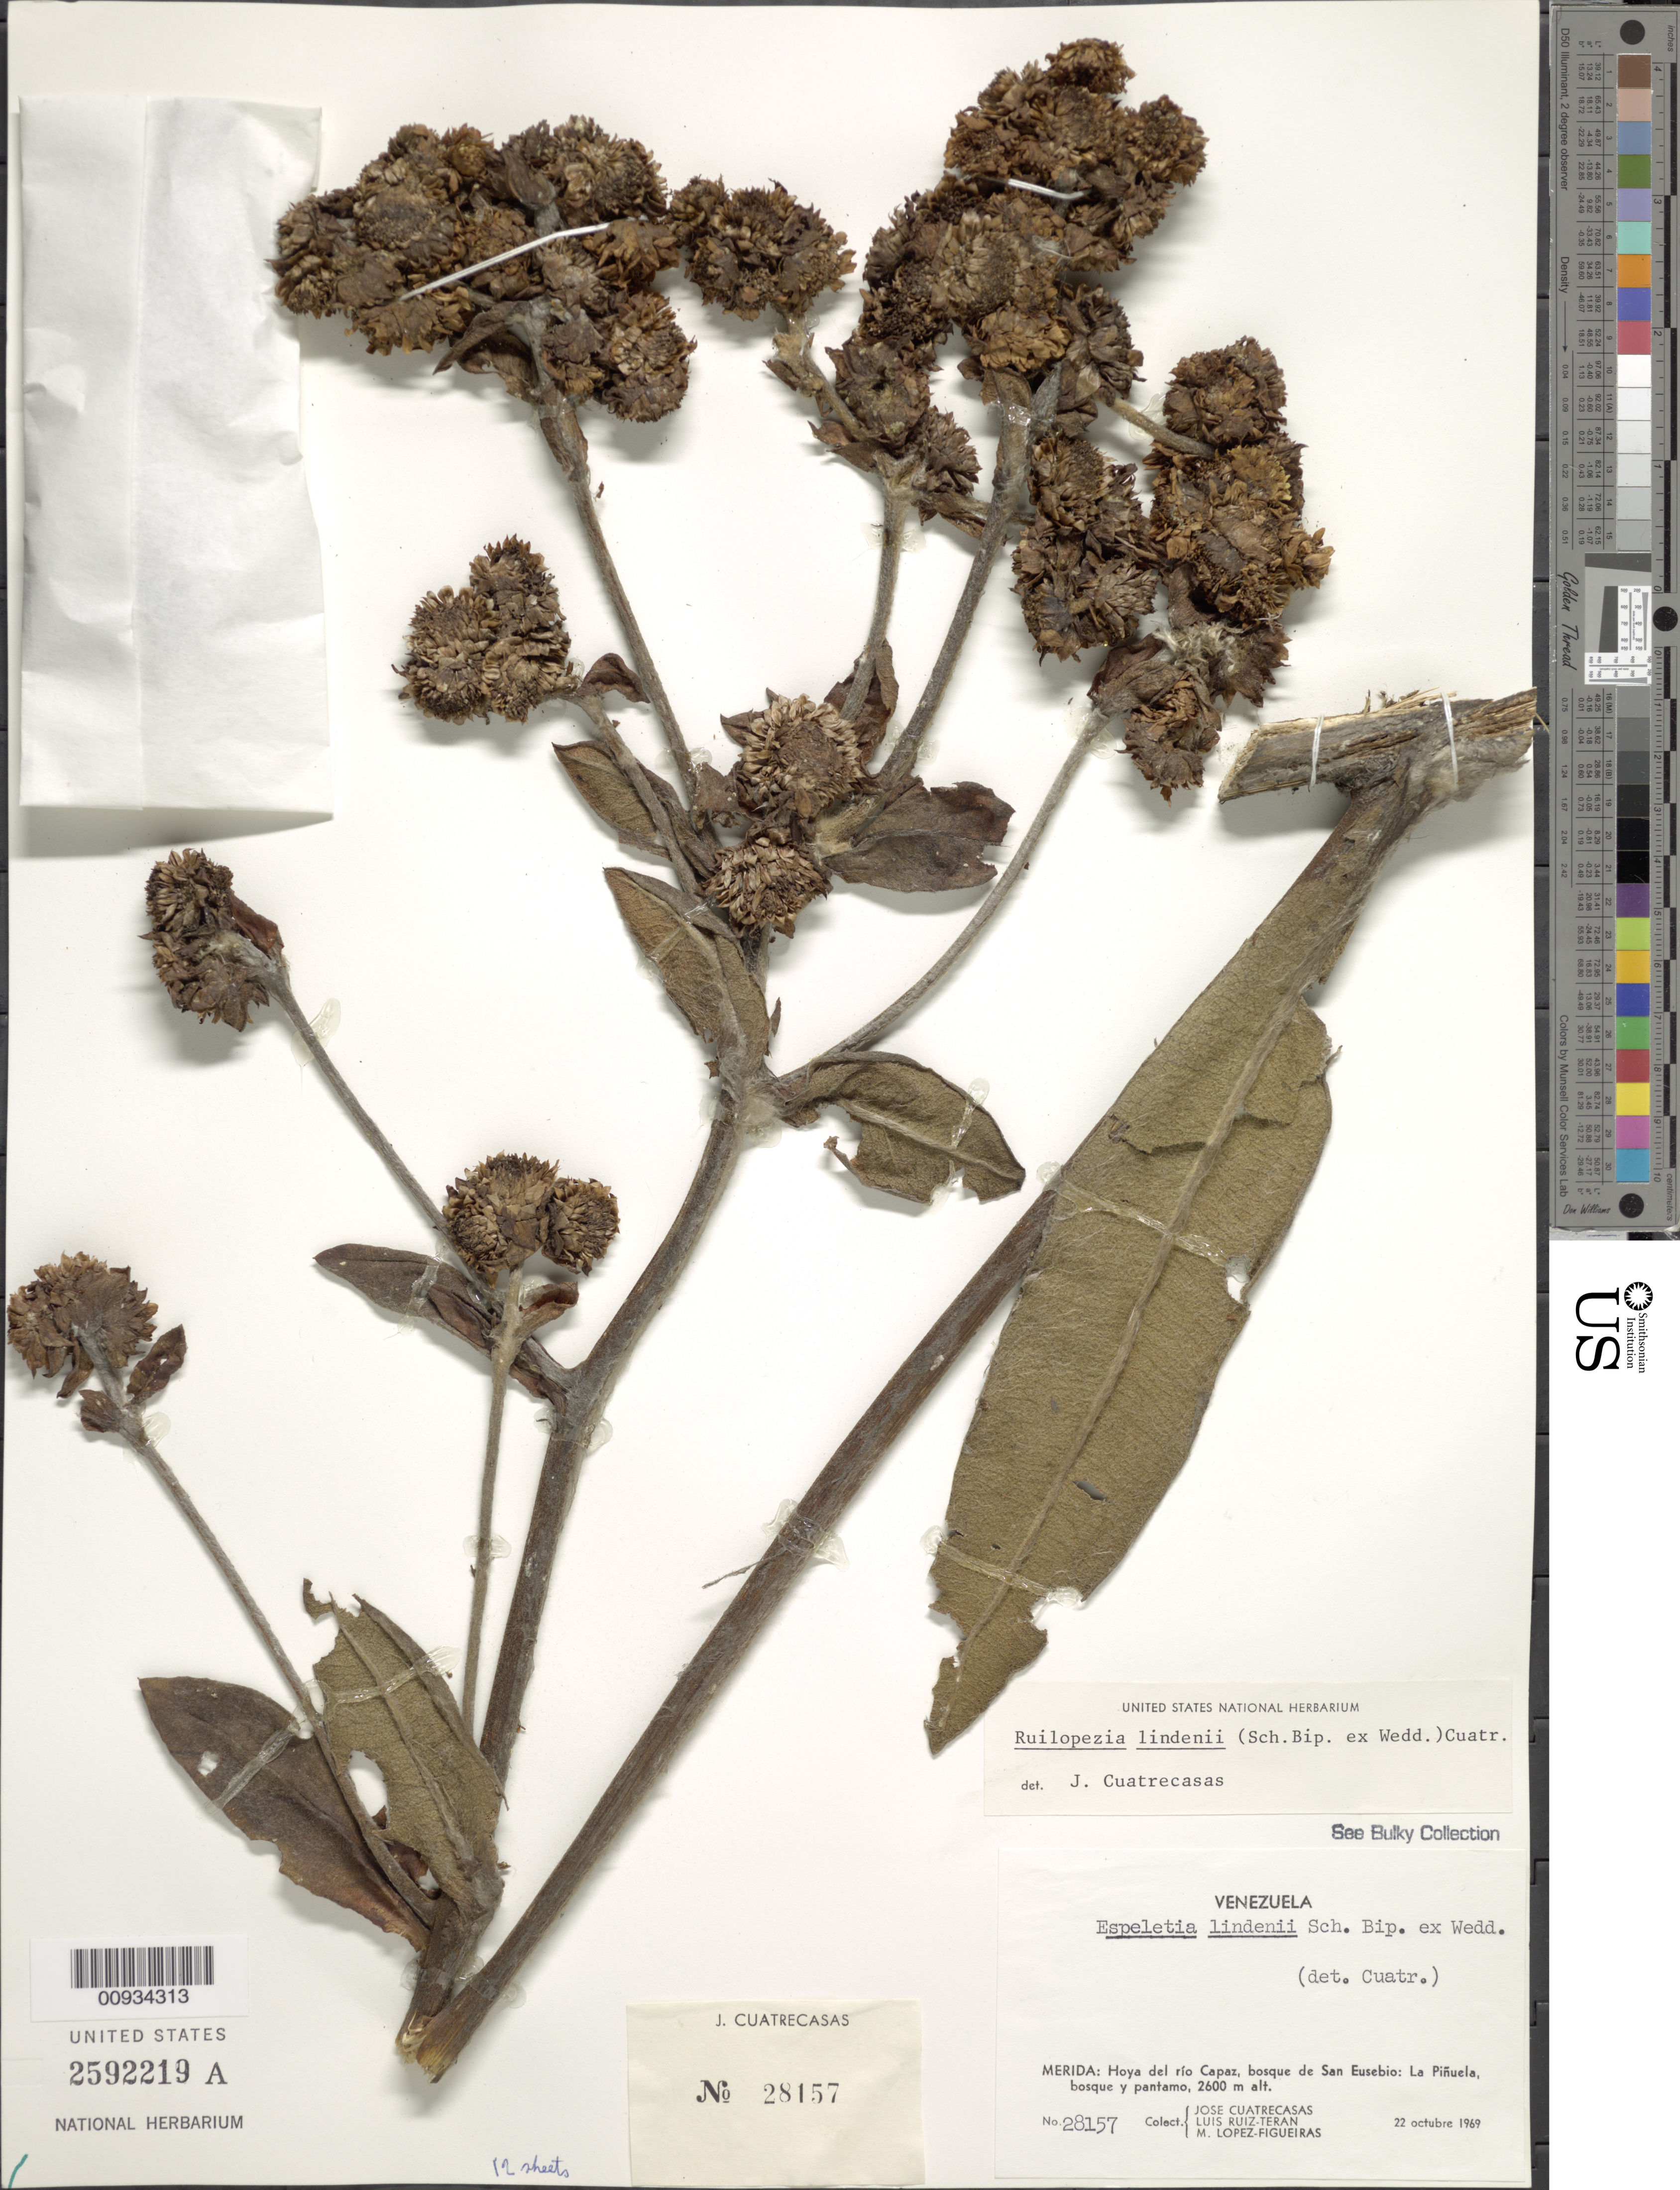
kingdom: Plantae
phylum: Tracheophyta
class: Magnoliopsida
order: Asterales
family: Asteraceae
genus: Ruilopezia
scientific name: Ruilopezia lindenii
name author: (Sch. Bip. ex Wedd.) Cuatrec.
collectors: J. Cuatrecasas, L. Teran & M. Lopéz-F.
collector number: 28157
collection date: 1969-10-22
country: Venezuela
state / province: Mérida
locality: Hoya del rio Capaz, bosque de San Eusebio, La Pinuela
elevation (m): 2600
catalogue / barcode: US 2592219A